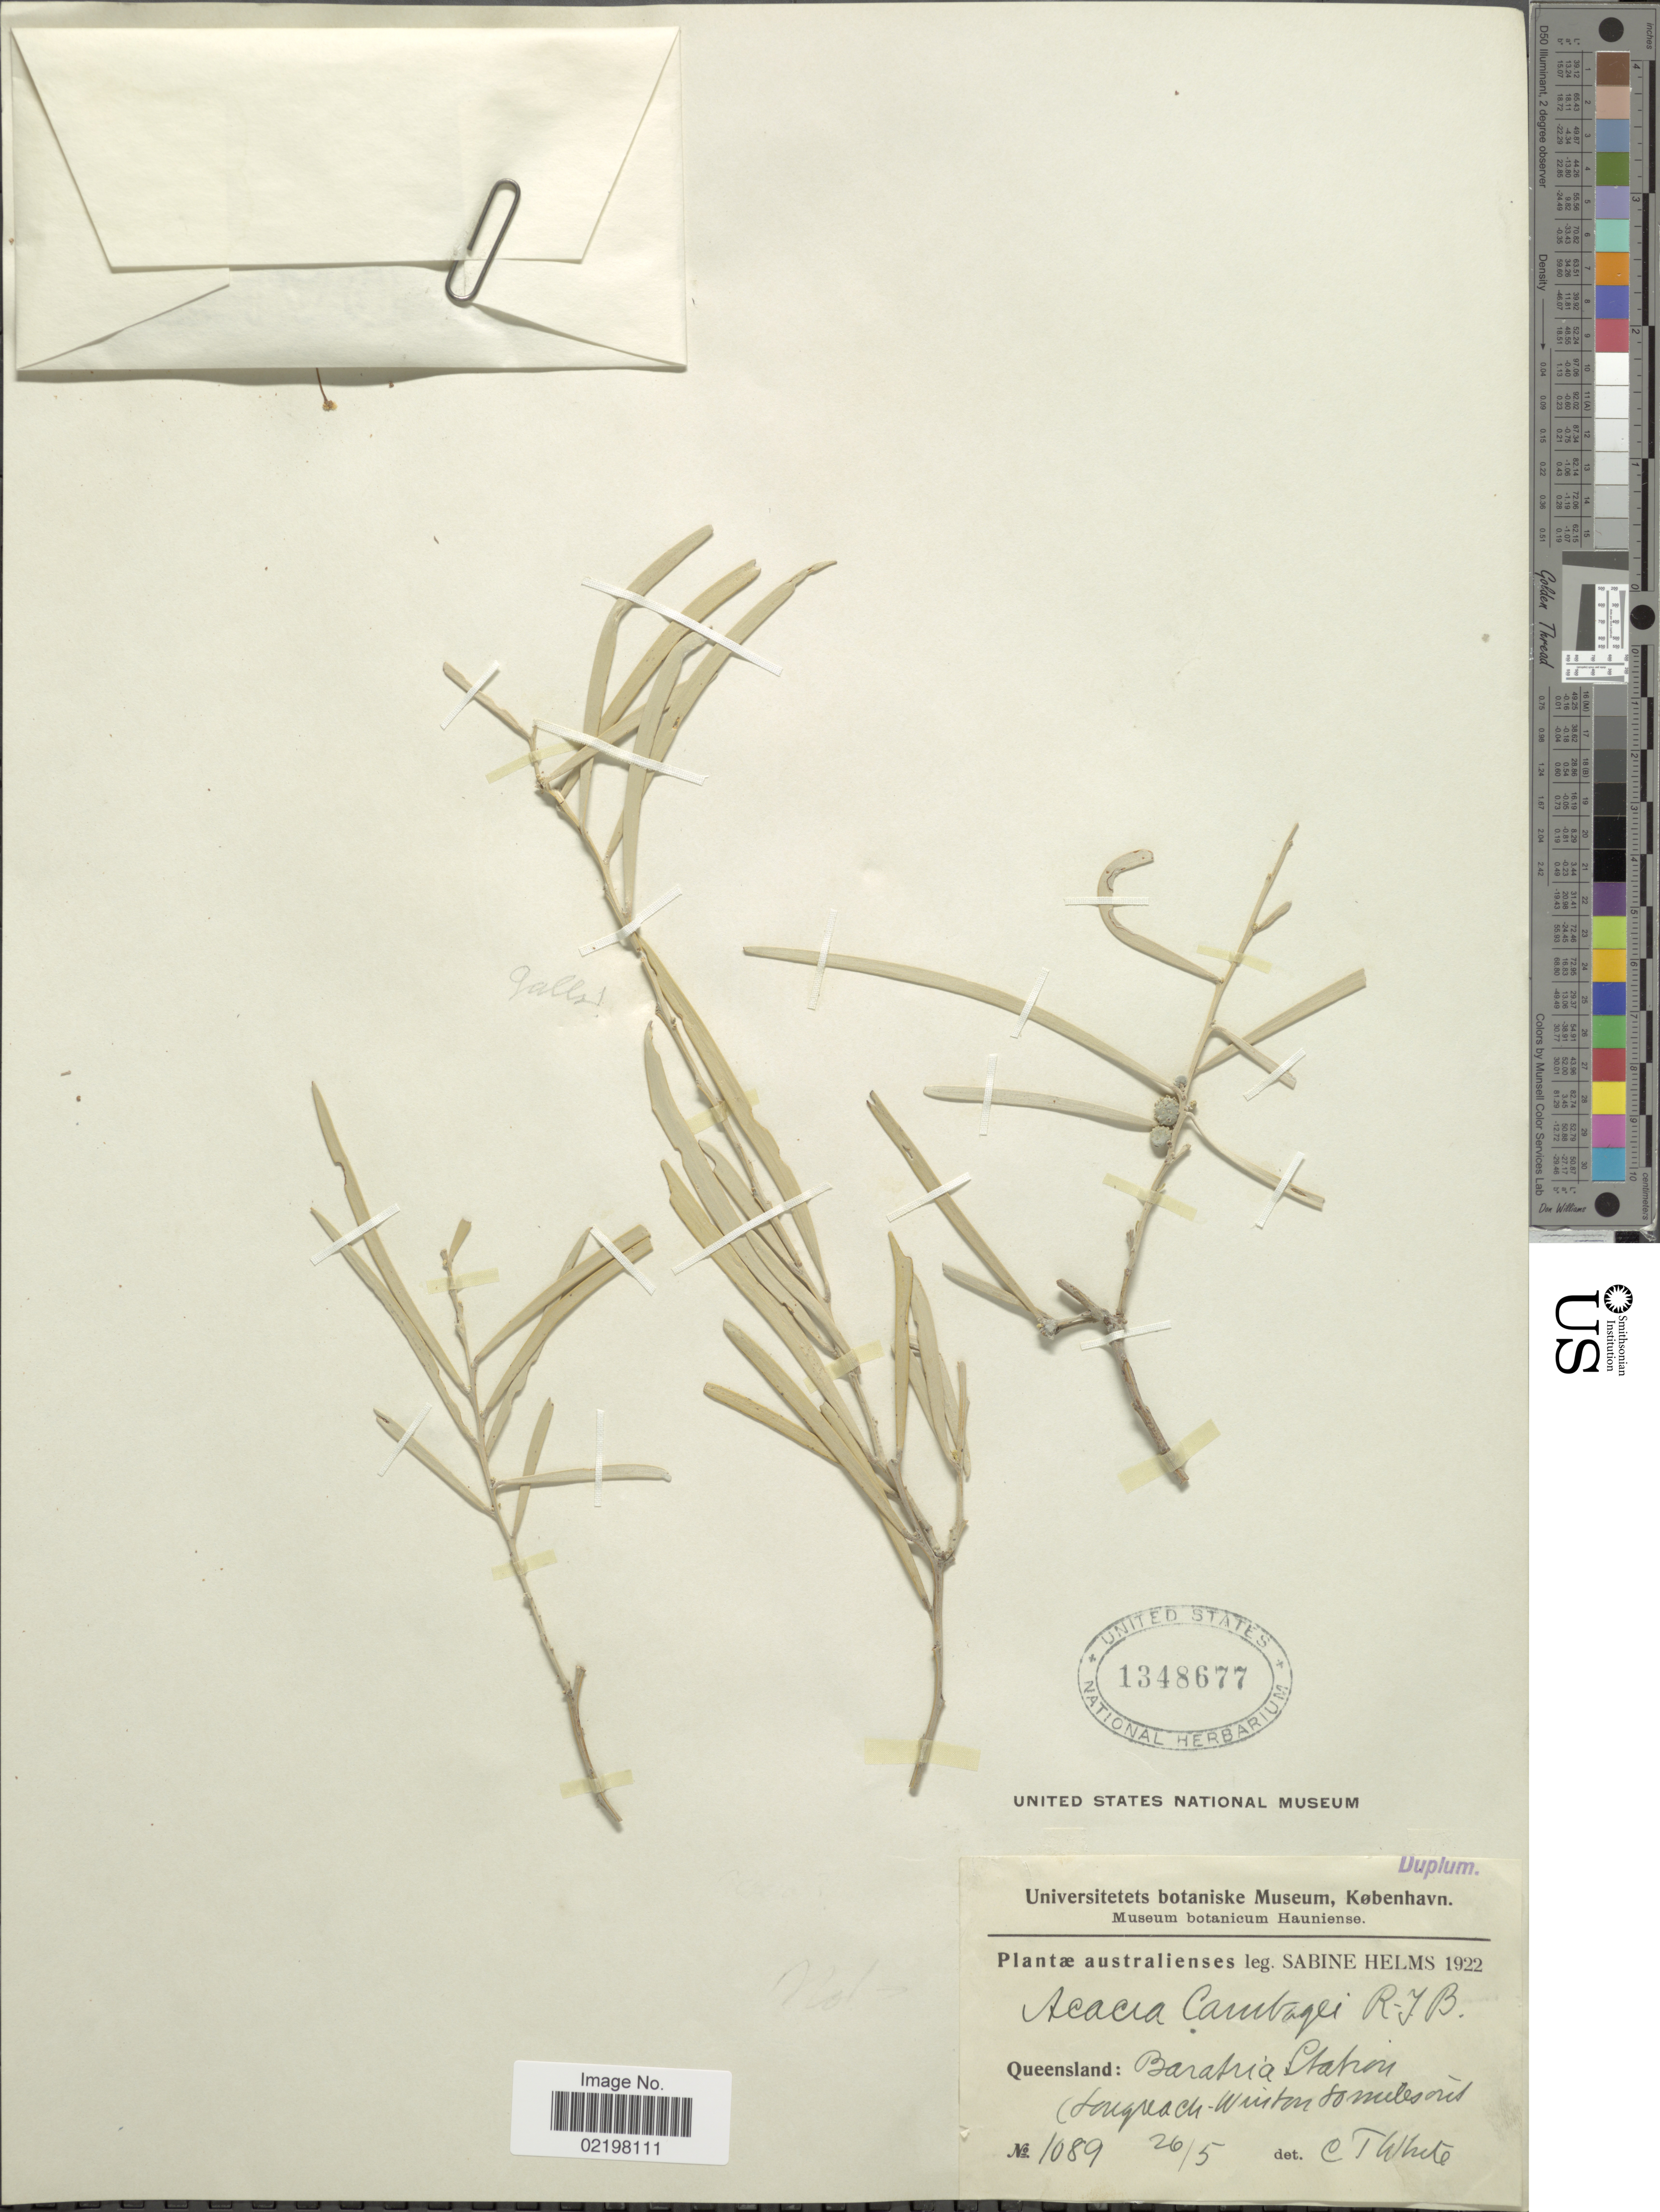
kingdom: Plantae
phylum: Tracheophyta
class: Magnoliopsida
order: Fabales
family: Fabaceae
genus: Acacia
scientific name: Acacia cambagei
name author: R.T. Baker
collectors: S. Helms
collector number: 1089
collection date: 1922-05-26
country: Australia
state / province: Queensland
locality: Queensland: Baratria Station (Longreach Winton 80 miles )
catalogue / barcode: US 1348677